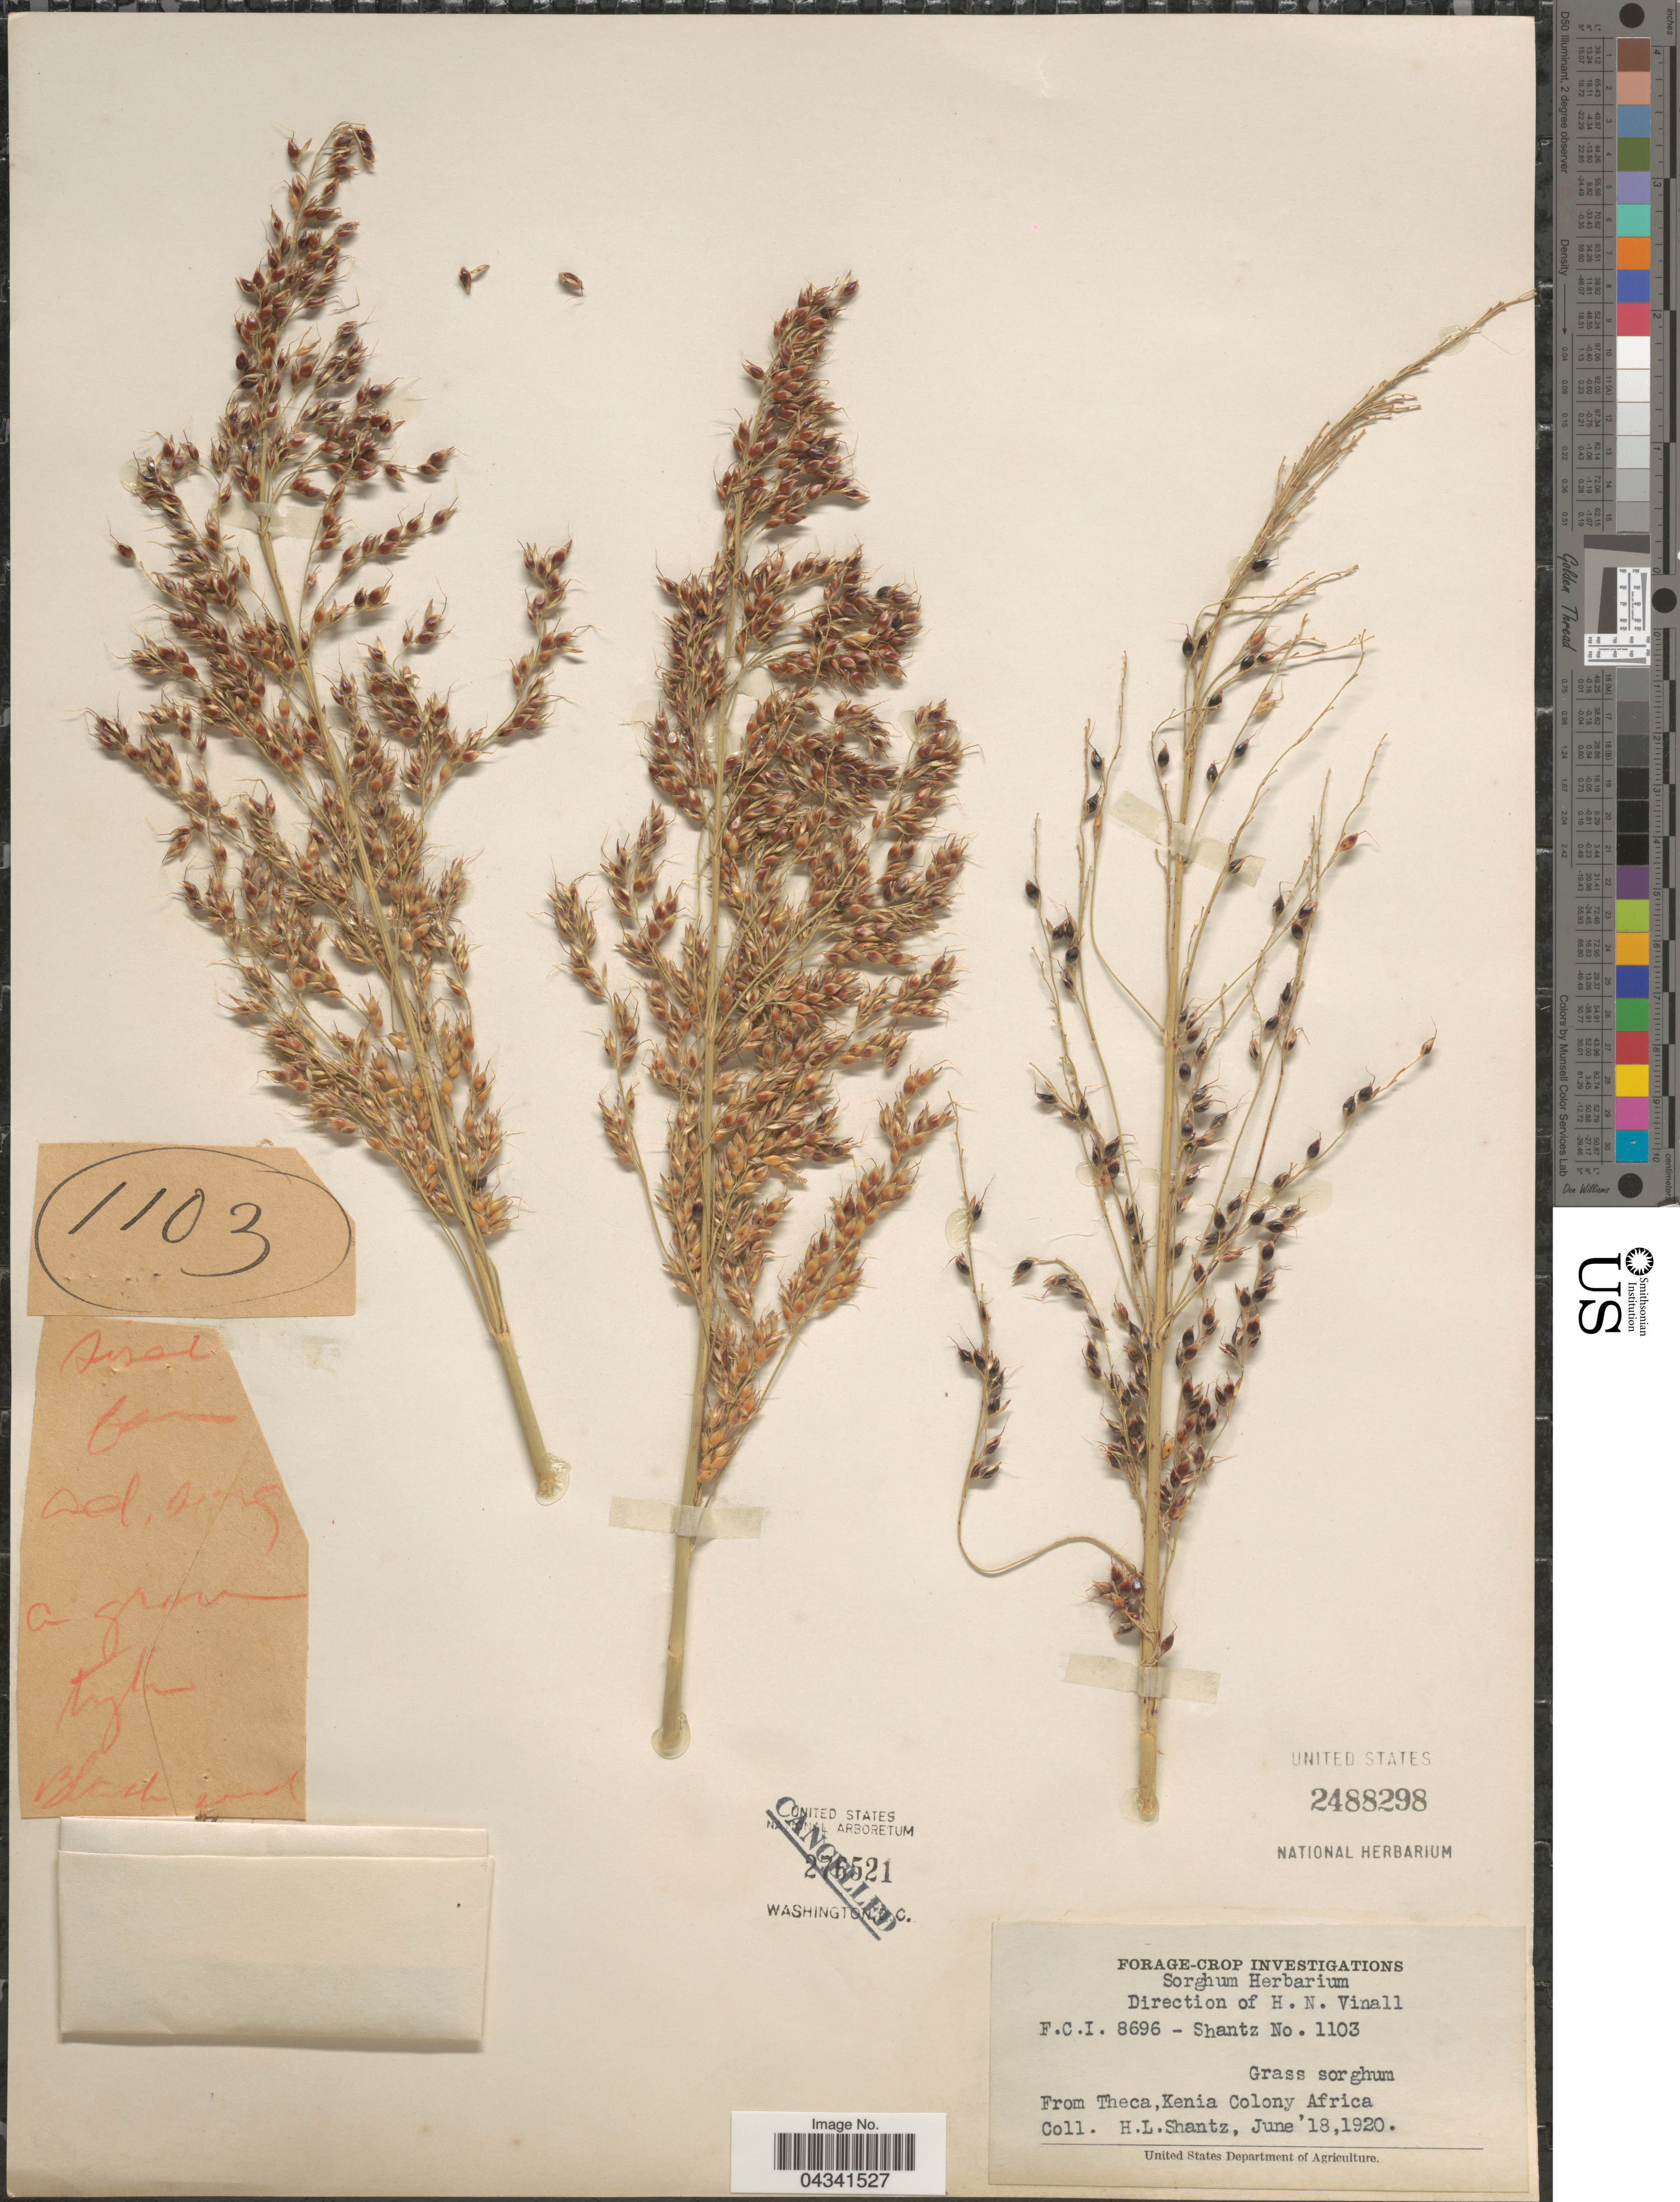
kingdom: Plantae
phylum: Tracheophyta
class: Liliopsida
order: Poales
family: Poaceae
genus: Sorghum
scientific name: Sorghum sp.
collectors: H. Shantz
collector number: F.C.I.8696/1103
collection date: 1920-06-18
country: Kenya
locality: From Theca, Kenia Colony, Africa.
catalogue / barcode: US 2488298